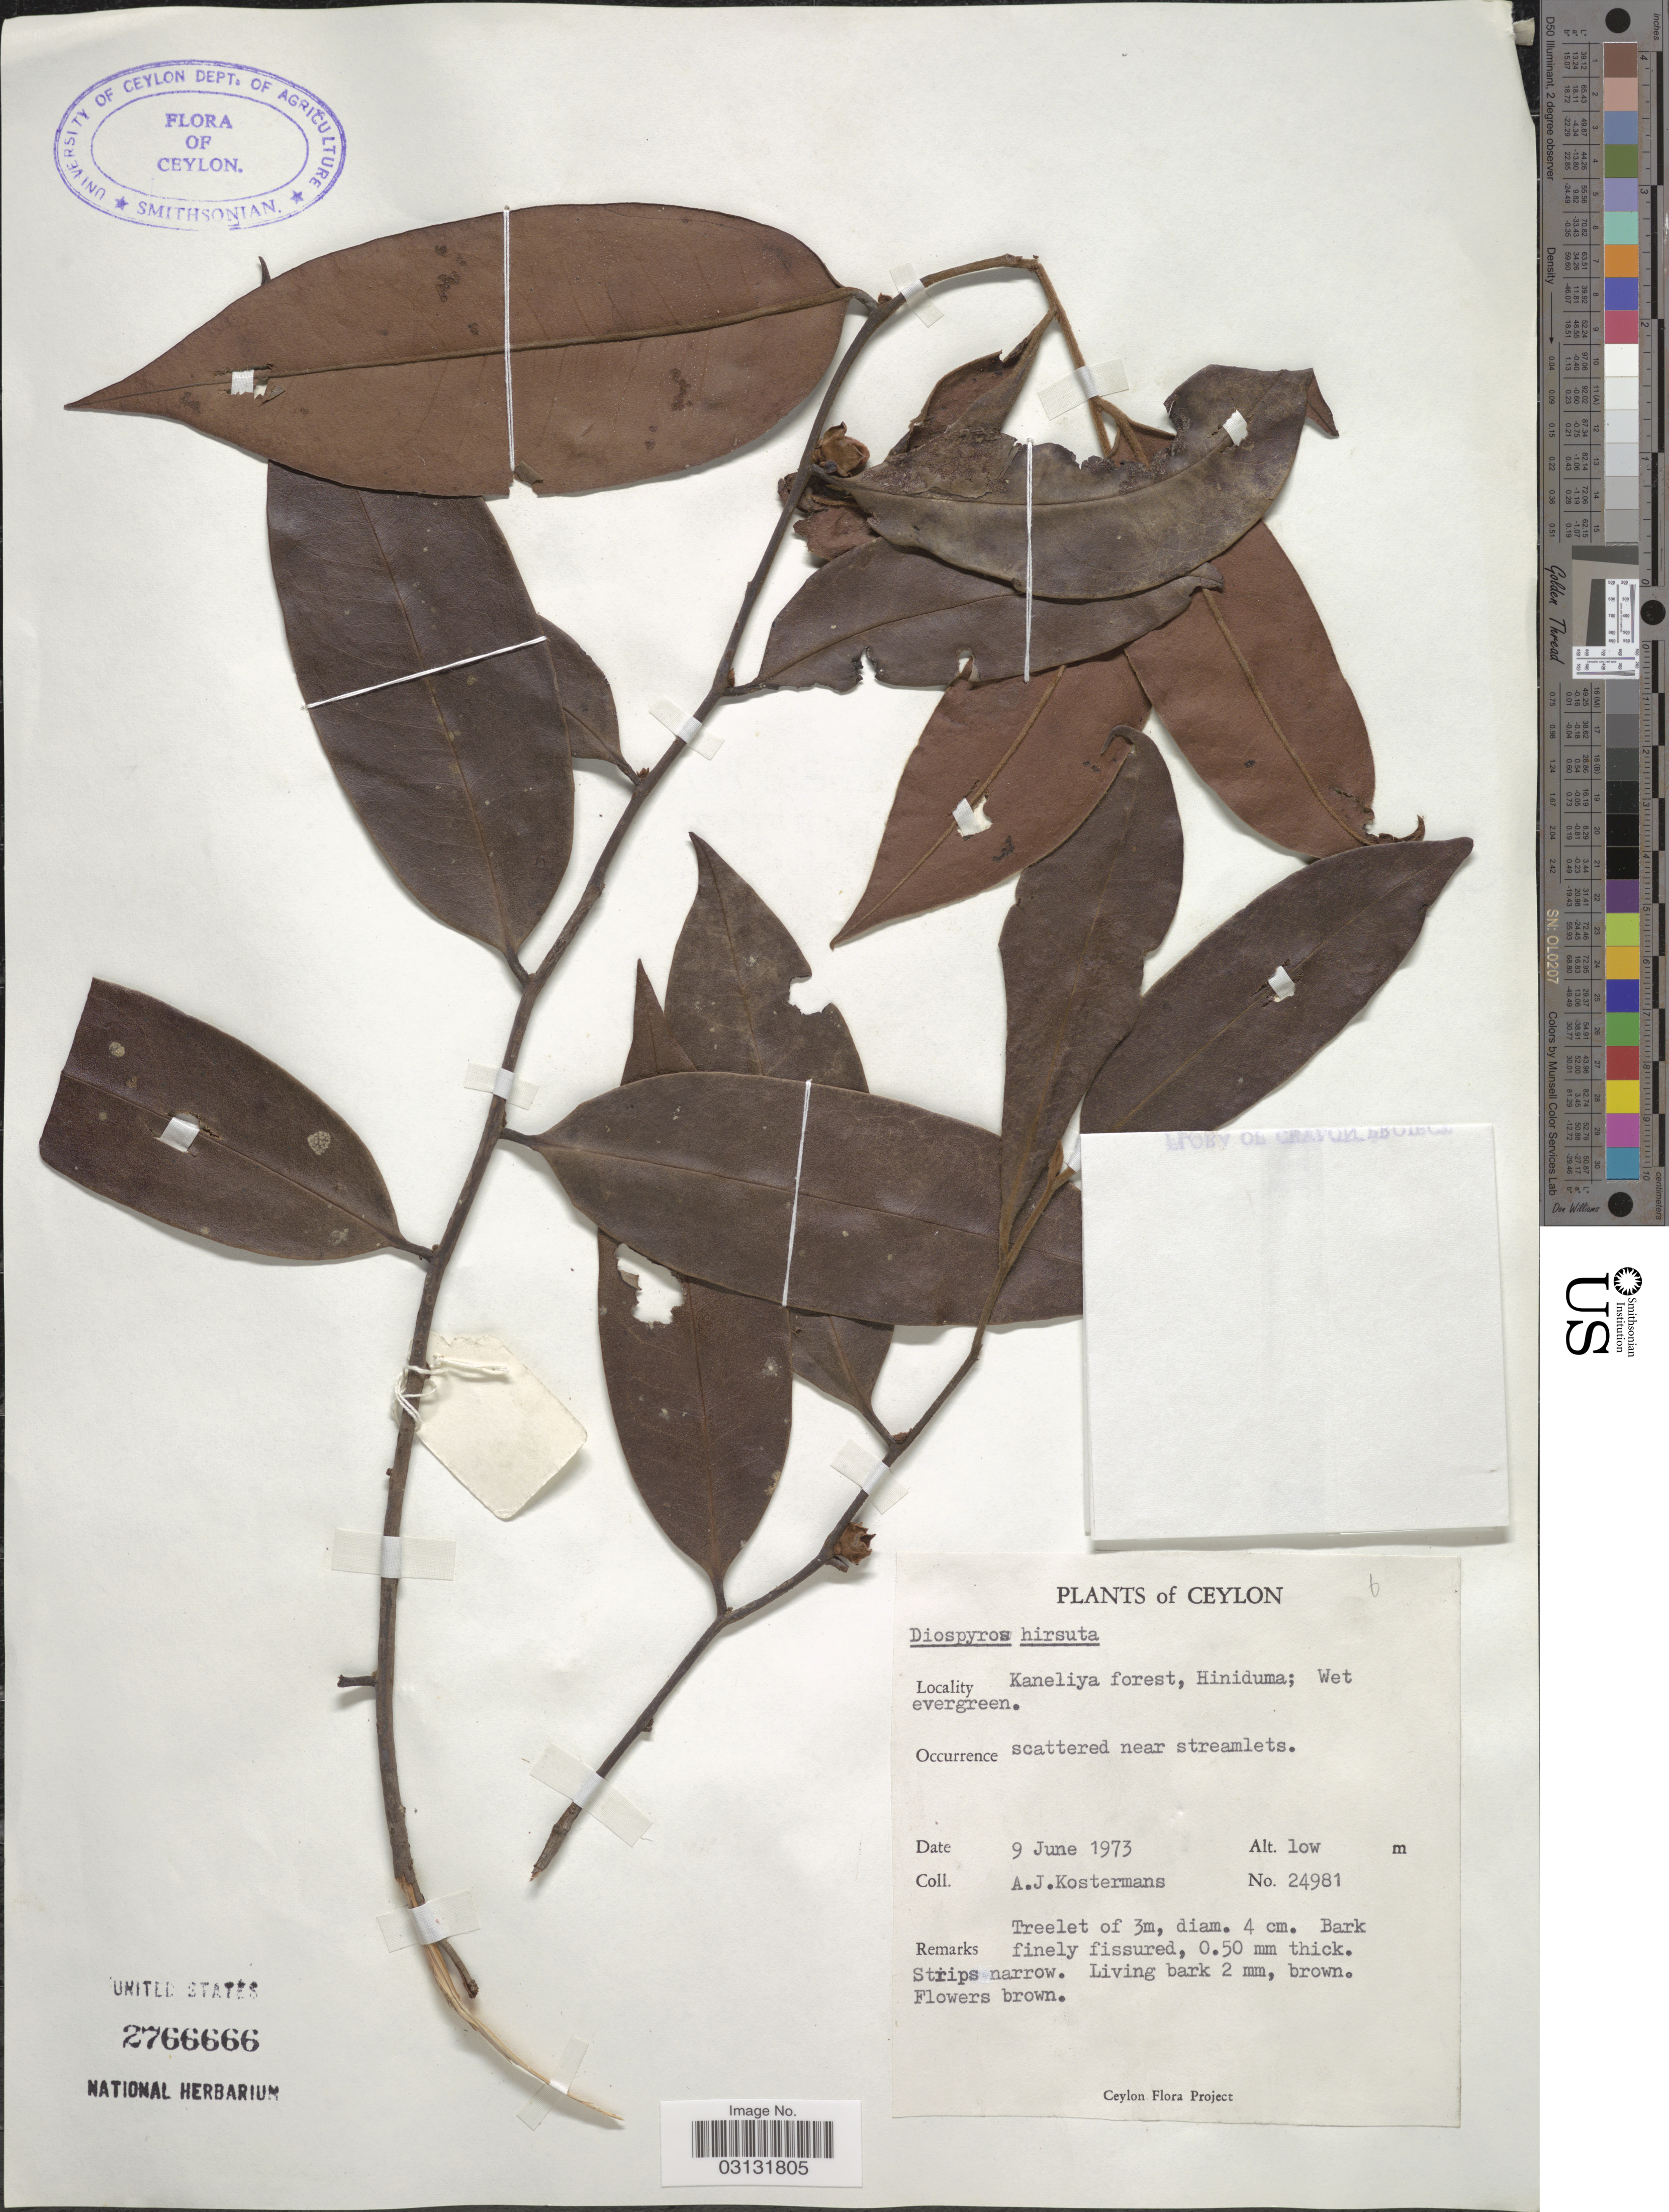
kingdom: Plantae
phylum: Tracheophyta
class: Magnoliopsida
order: Ericales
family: Ebenaceae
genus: Diospyros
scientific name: Diospyros hirsuta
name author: L. f.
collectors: A. J. G. Kostermans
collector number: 24981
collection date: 1973-06-09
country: Sri Lanka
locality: Ceylon. Kaneliya forest, Hiniduma; Wet evergreen.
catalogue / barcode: US 2766666